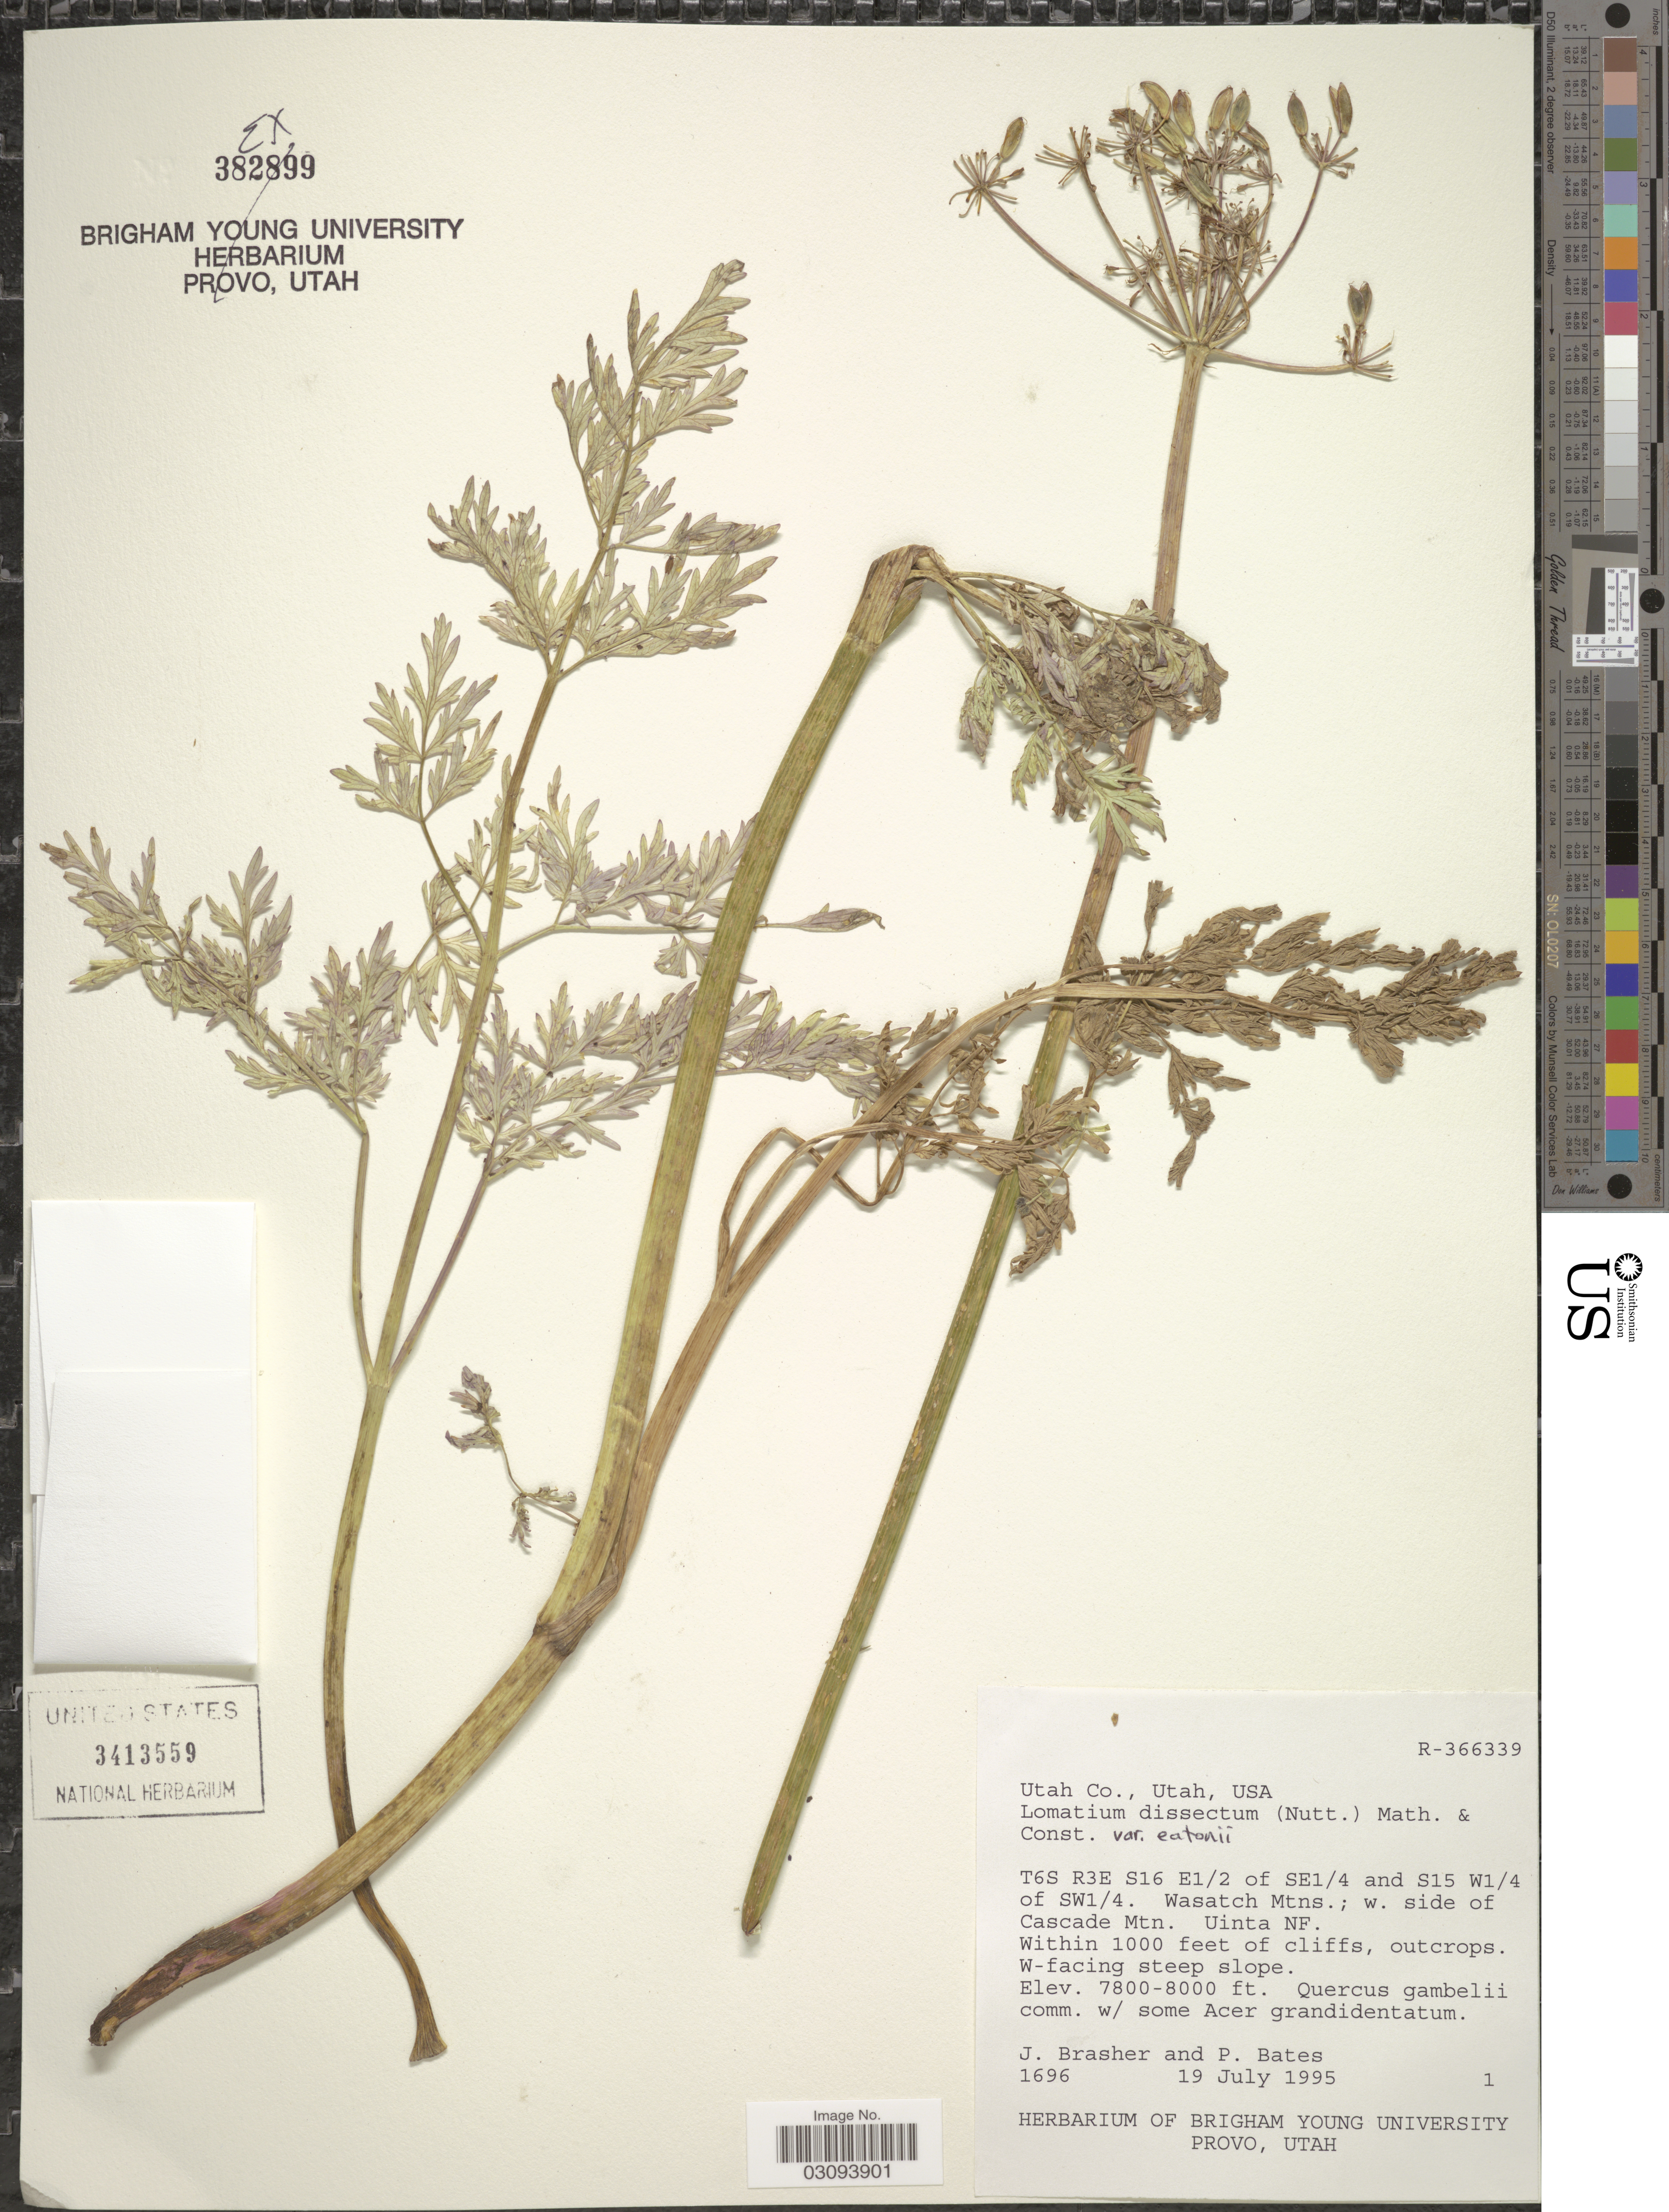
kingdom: Plantae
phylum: Tracheophyta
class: Magnoliopsida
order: Apiales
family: Apiaceae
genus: Lomatium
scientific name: Lomatium dissectum var. multifidum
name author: (Nutt.) Mathias & Constance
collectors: J. Brasher & P. Bates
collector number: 1696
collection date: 1995-07-19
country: United States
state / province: Utah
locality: Utah Co. T6S R3E S16 E1/2 of SE1/4 and S15 W1/4 of SW1/4. Wasatch Mtns.; w. side of Cascade Mtn. Uinta NF. Within 1000 feet of cliffs.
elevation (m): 2377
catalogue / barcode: US 3413559